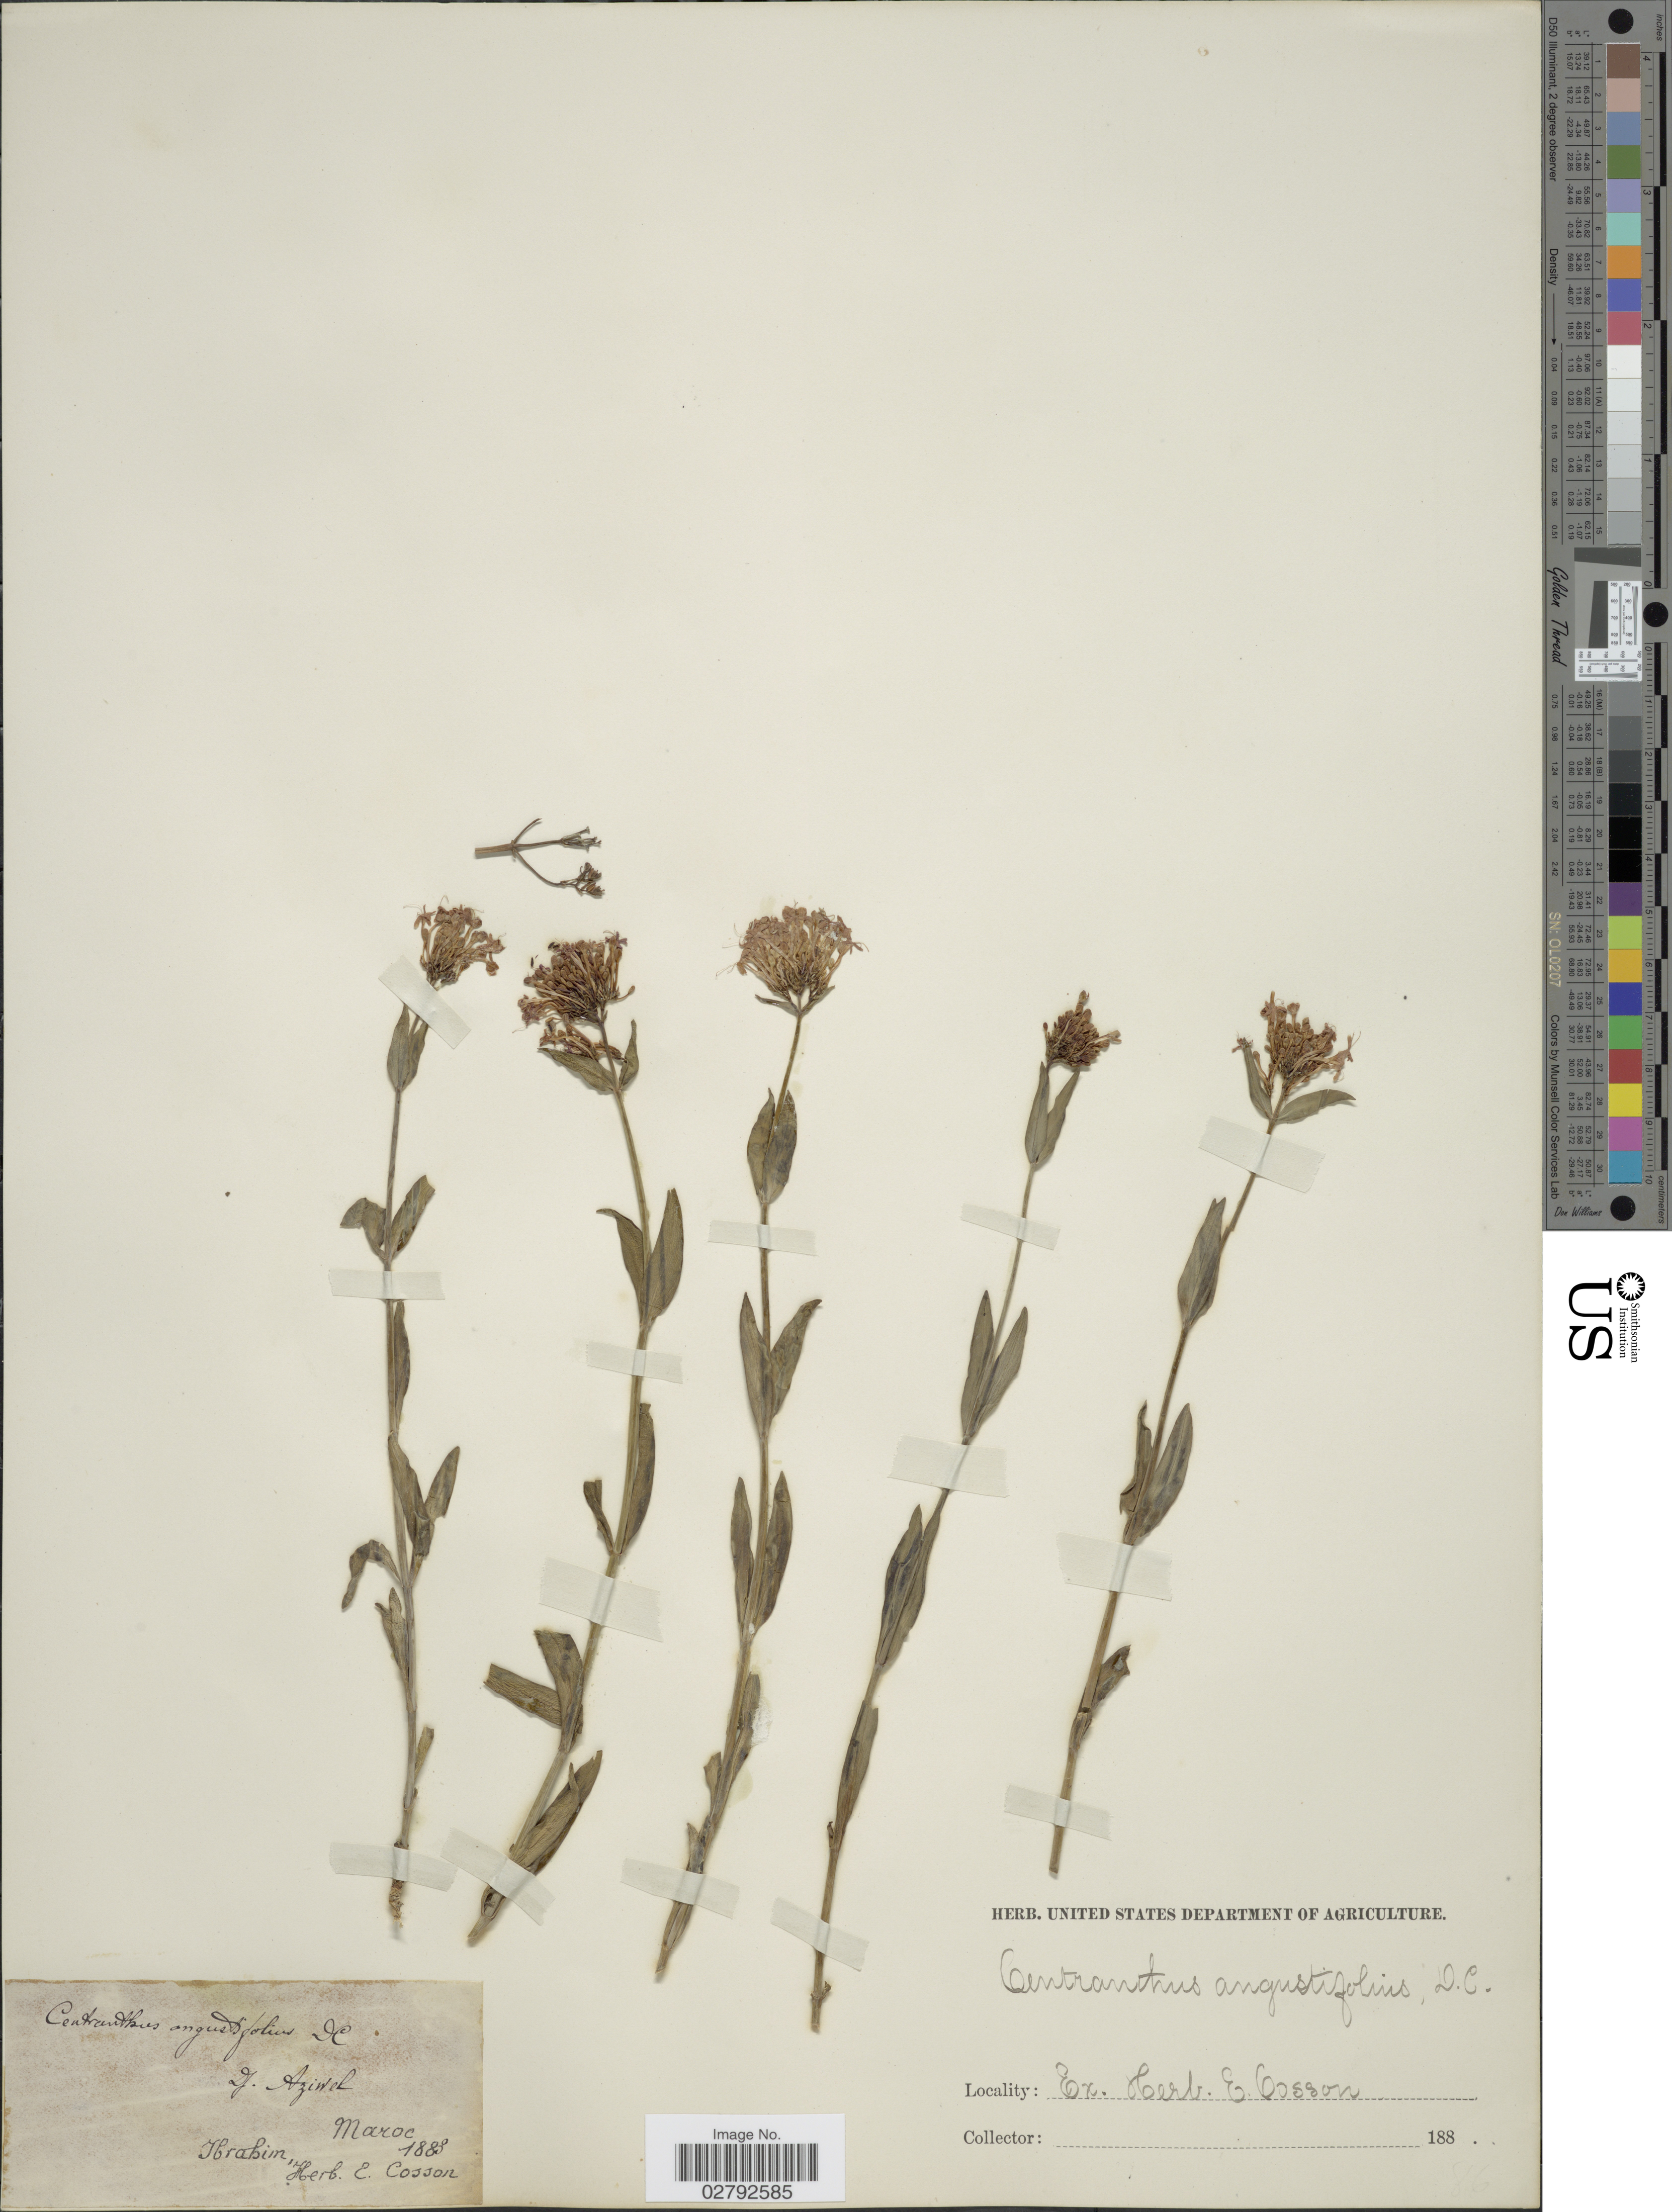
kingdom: Plantae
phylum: Tracheophyta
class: Magnoliopsida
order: Dipsacales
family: Caprifoliaceae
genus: Centranthus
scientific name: Centranthus angustifolius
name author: (Mill.) DC.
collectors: ex herb. E. Cosson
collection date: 1883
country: Morocco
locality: Maroc, Ibrahim.